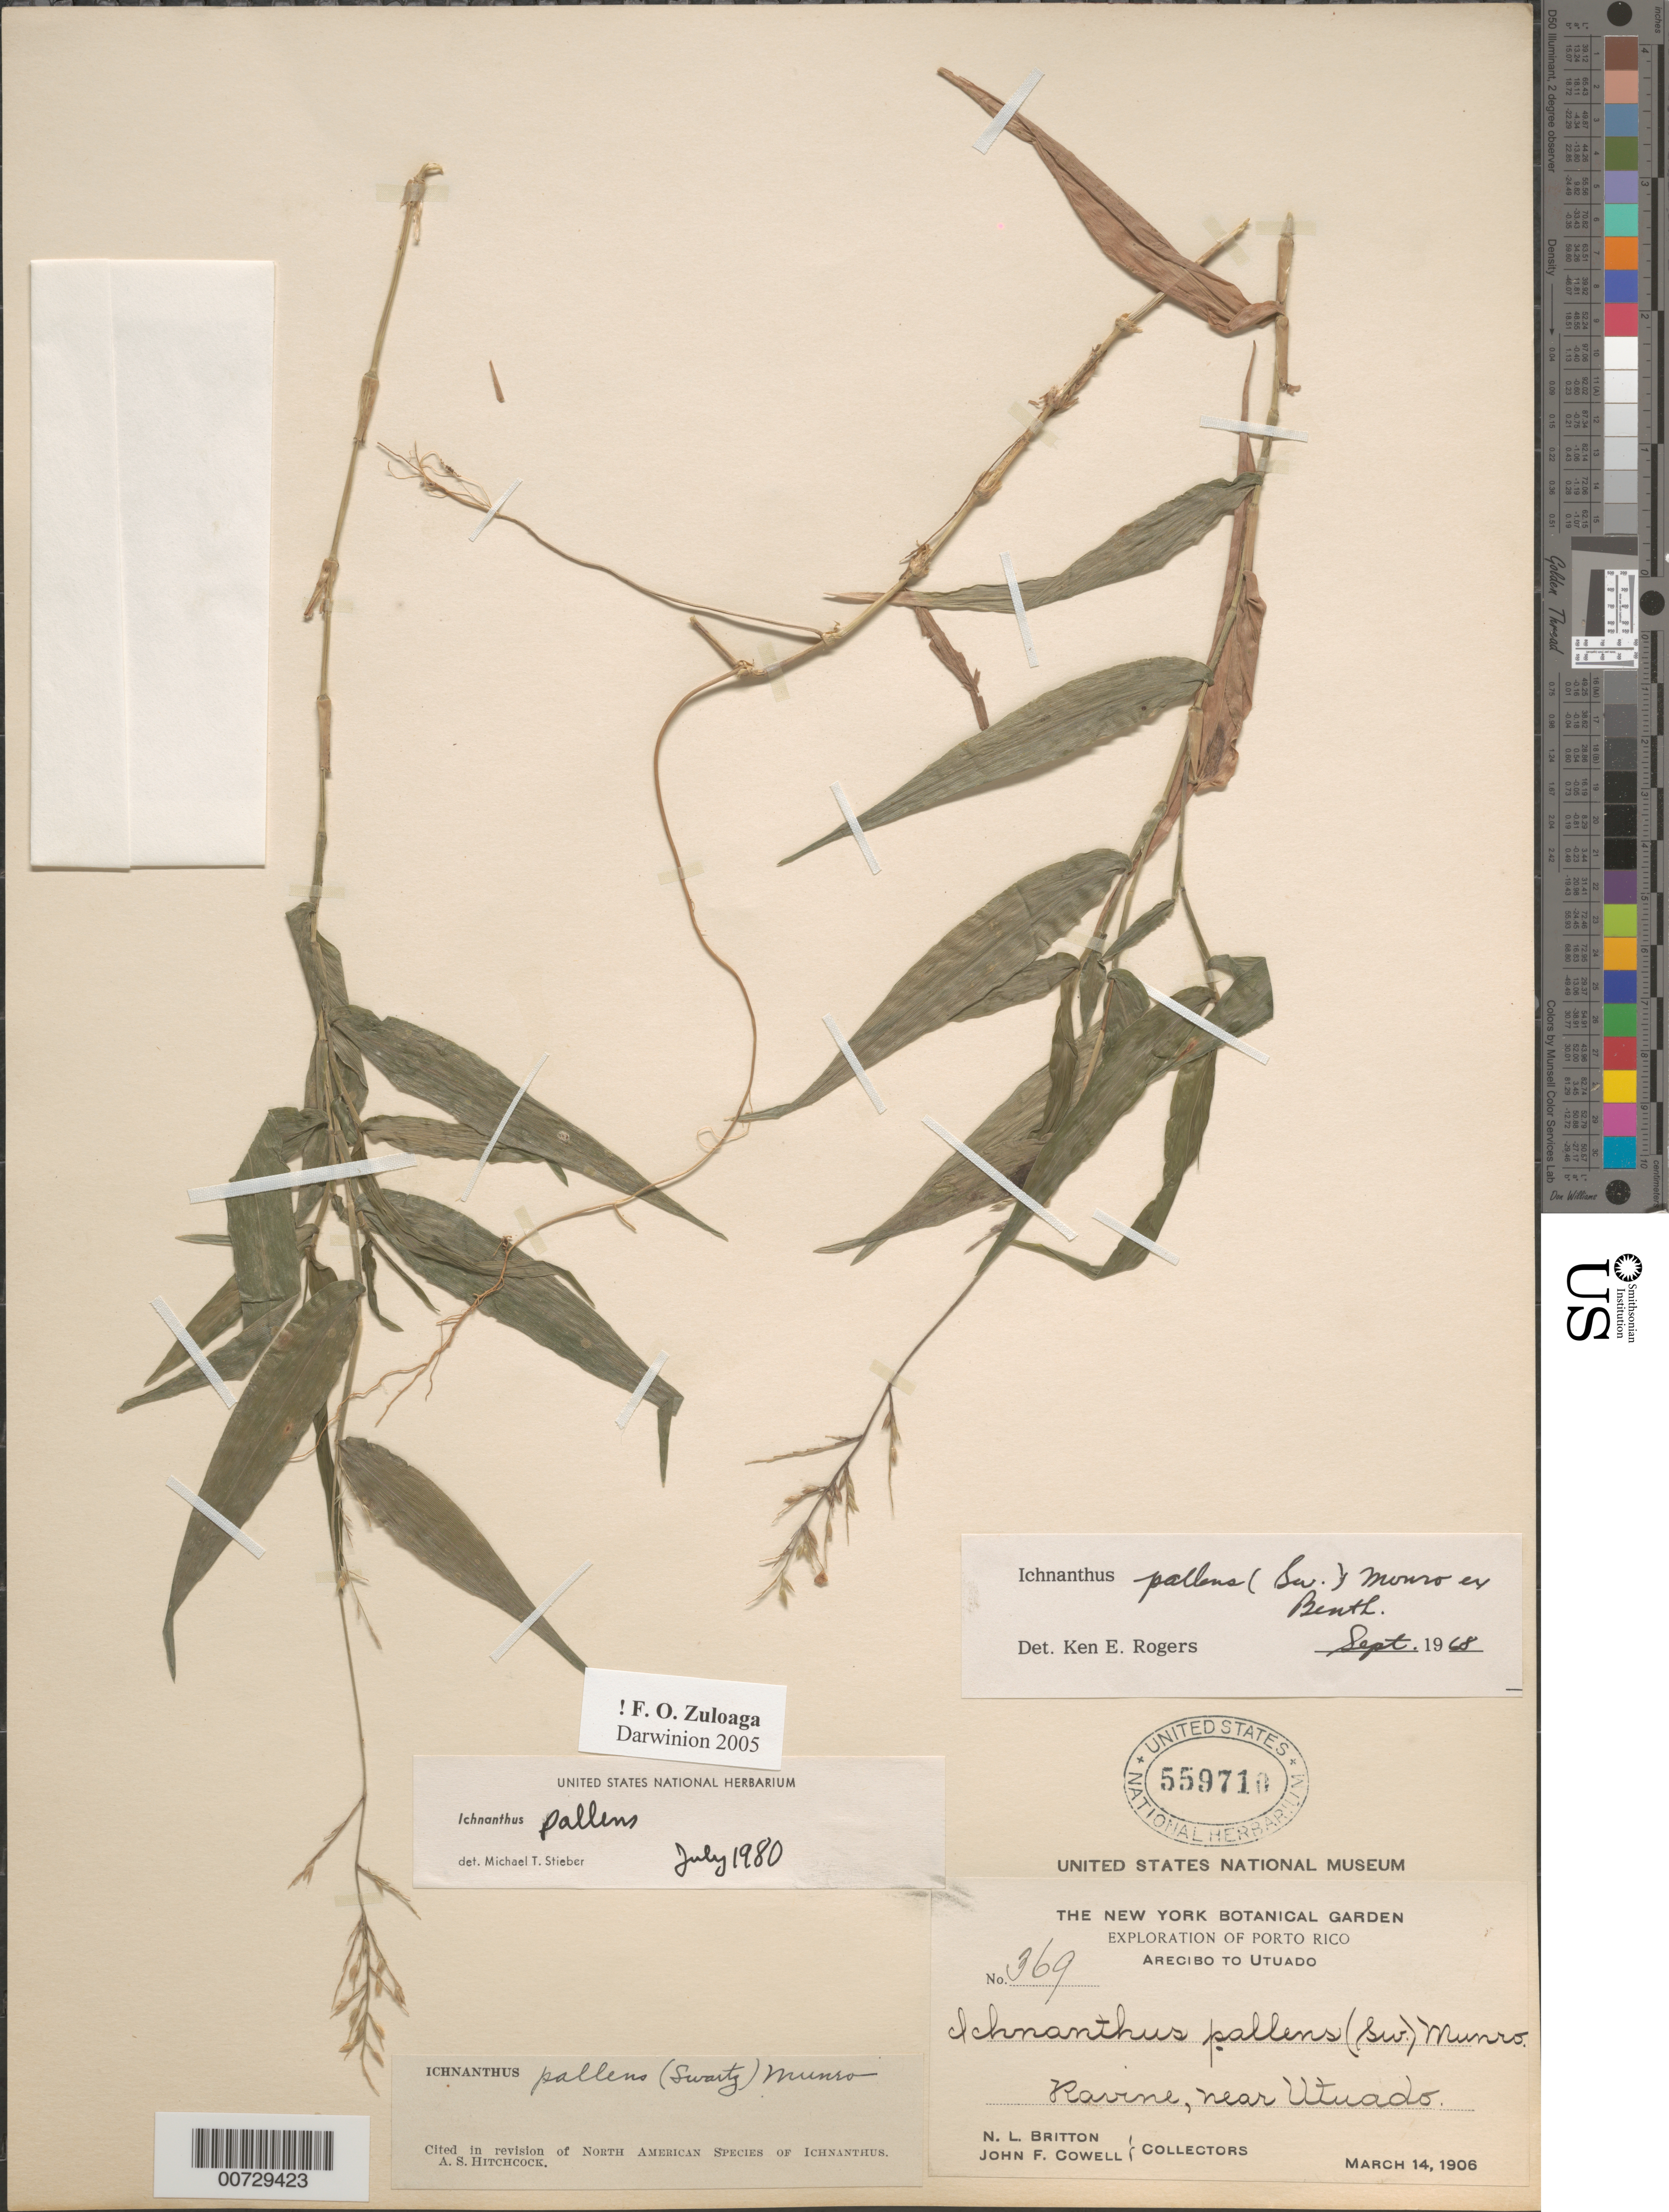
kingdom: Plantae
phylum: Tracheophyta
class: Liliopsida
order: Poales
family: Poaceae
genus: Ichnanthus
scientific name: Ichnanthus pallens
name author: (Sw.) Munro ex Benth.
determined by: Stieber, M. T.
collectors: N. Britton & J. F. Cowell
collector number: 369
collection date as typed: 14 Mar 1906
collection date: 1906-03-14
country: Puerto Rico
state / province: Utuado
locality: Arecibo to Utuado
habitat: Ravine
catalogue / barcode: US 559710